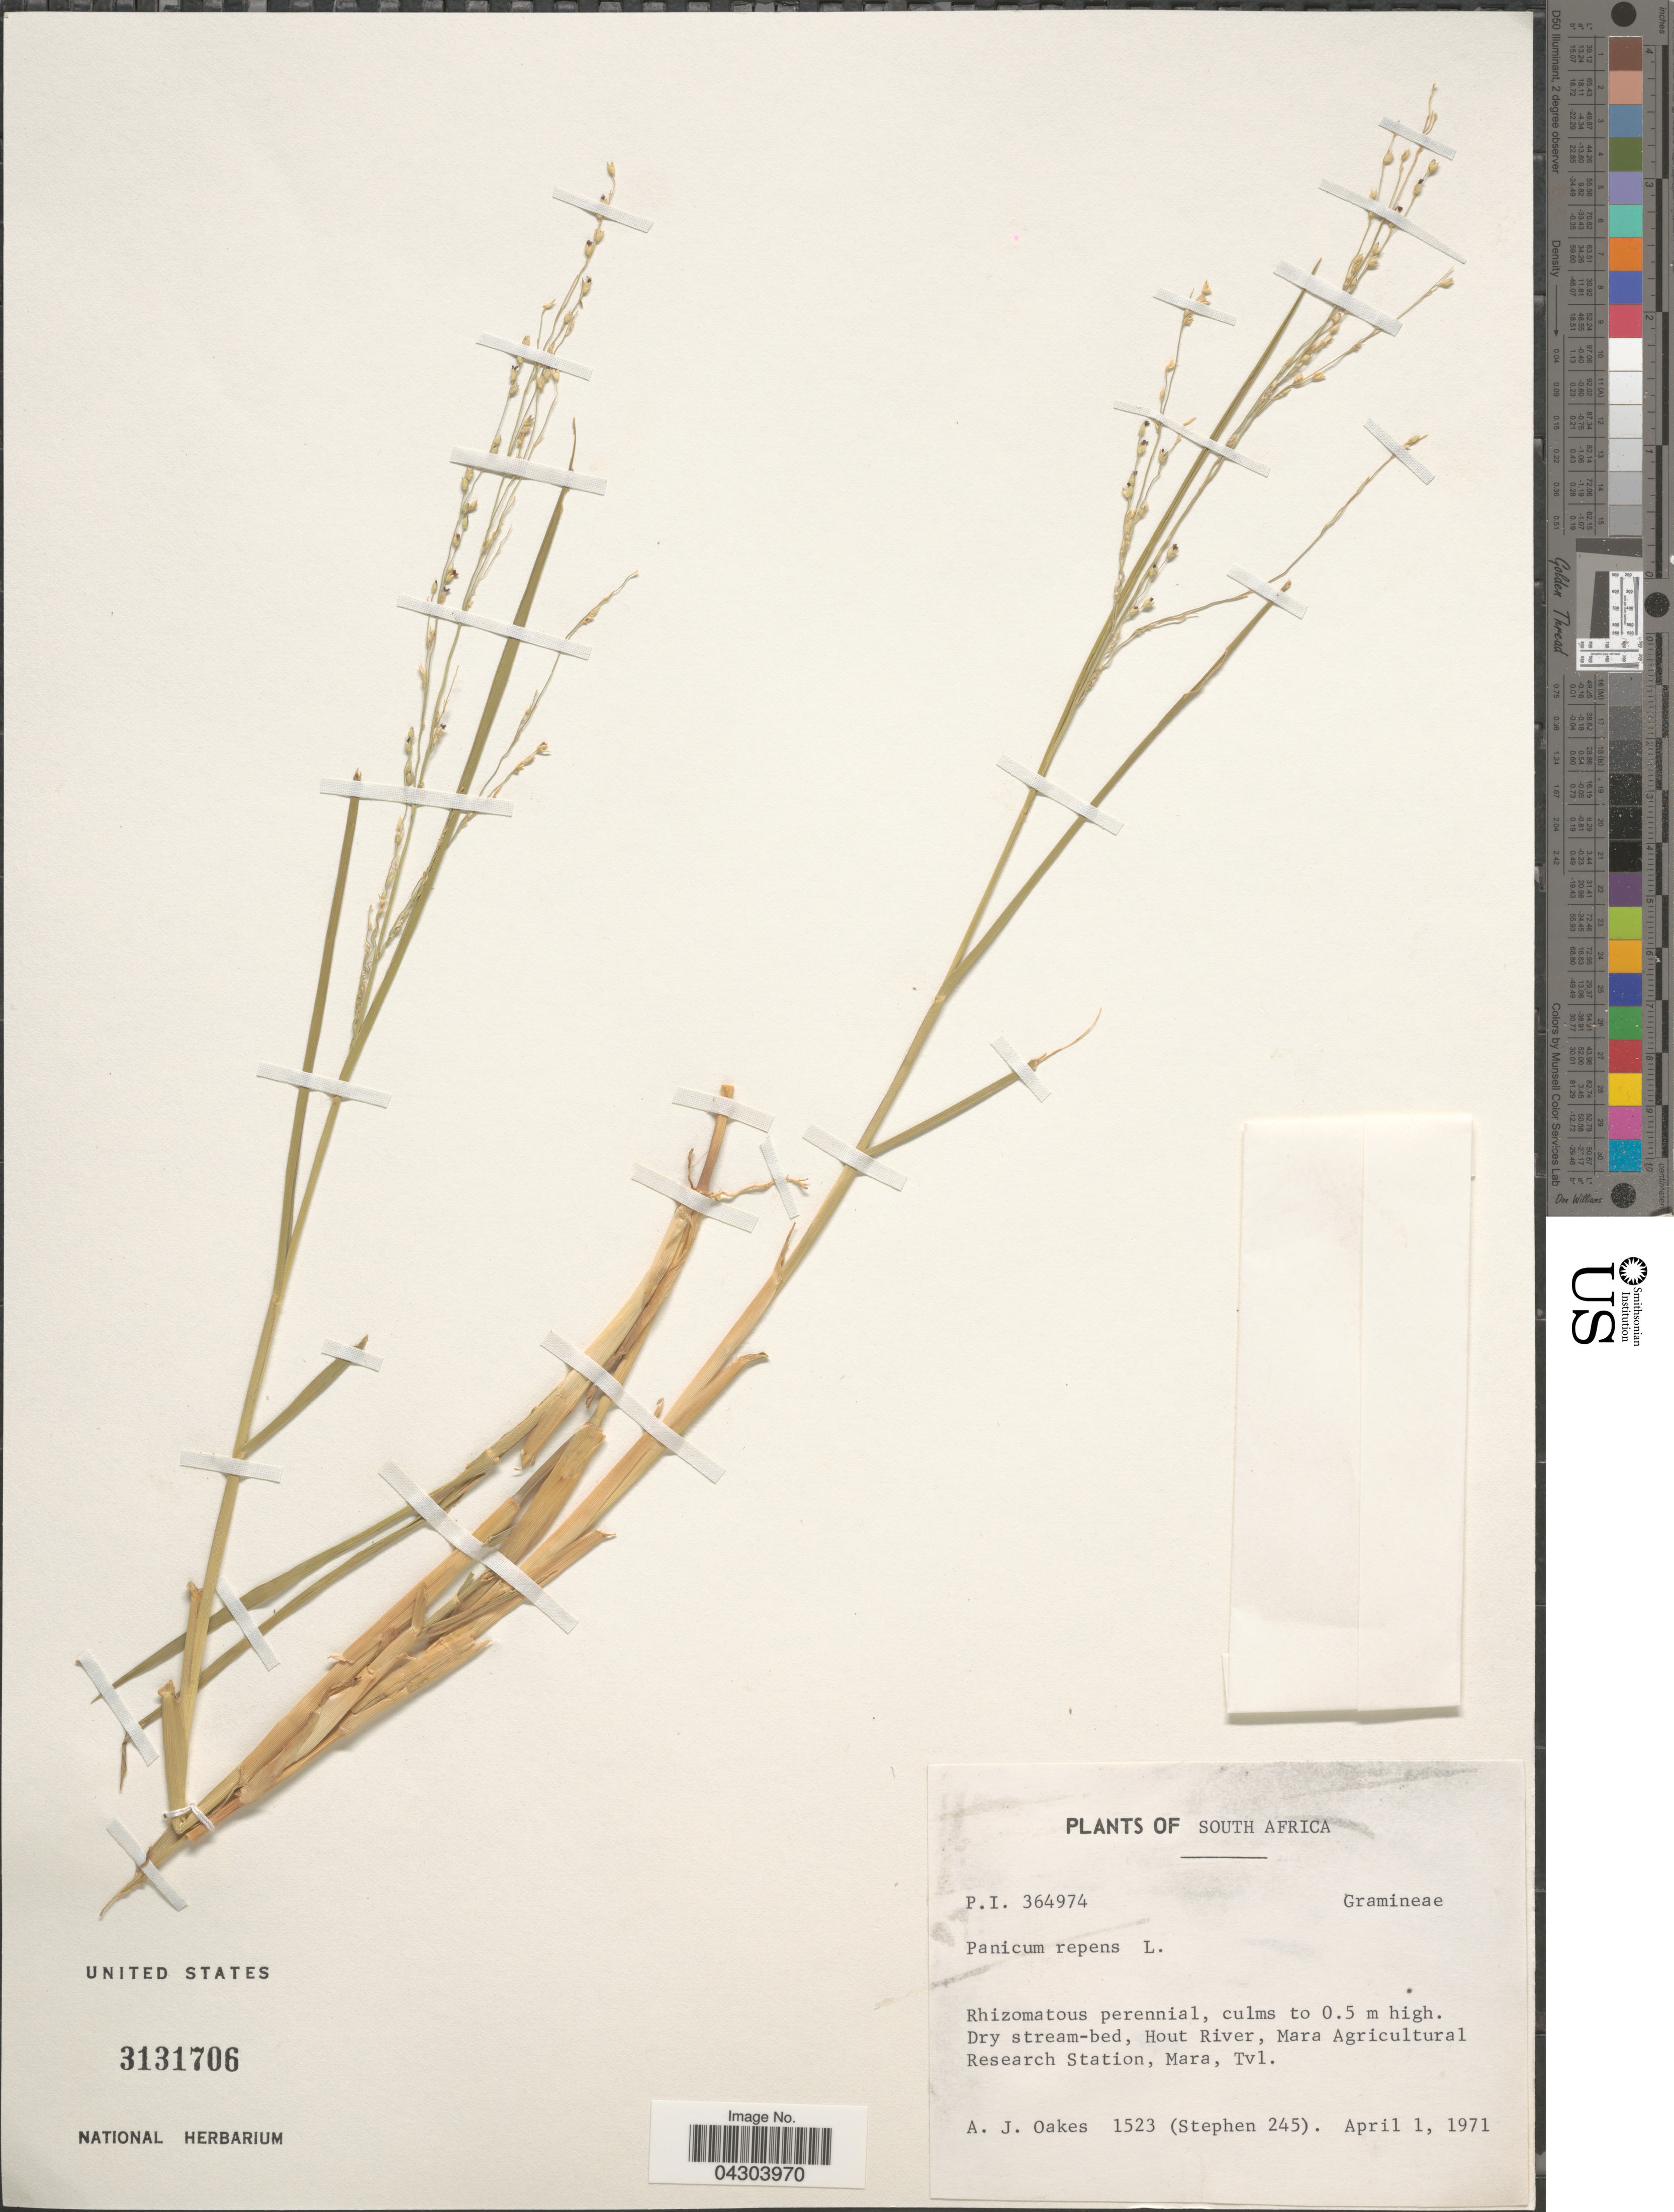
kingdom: Plantae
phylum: Tracheophyta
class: Liliopsida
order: Poales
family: Poaceae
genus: Panicum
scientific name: Panicum repens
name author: L.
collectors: A. Oakes & Stephen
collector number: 1523/245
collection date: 1971-04-01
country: South Africa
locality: Hout River, Mara Agricultural Research Station, Mara, Tvl.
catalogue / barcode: US 3131706